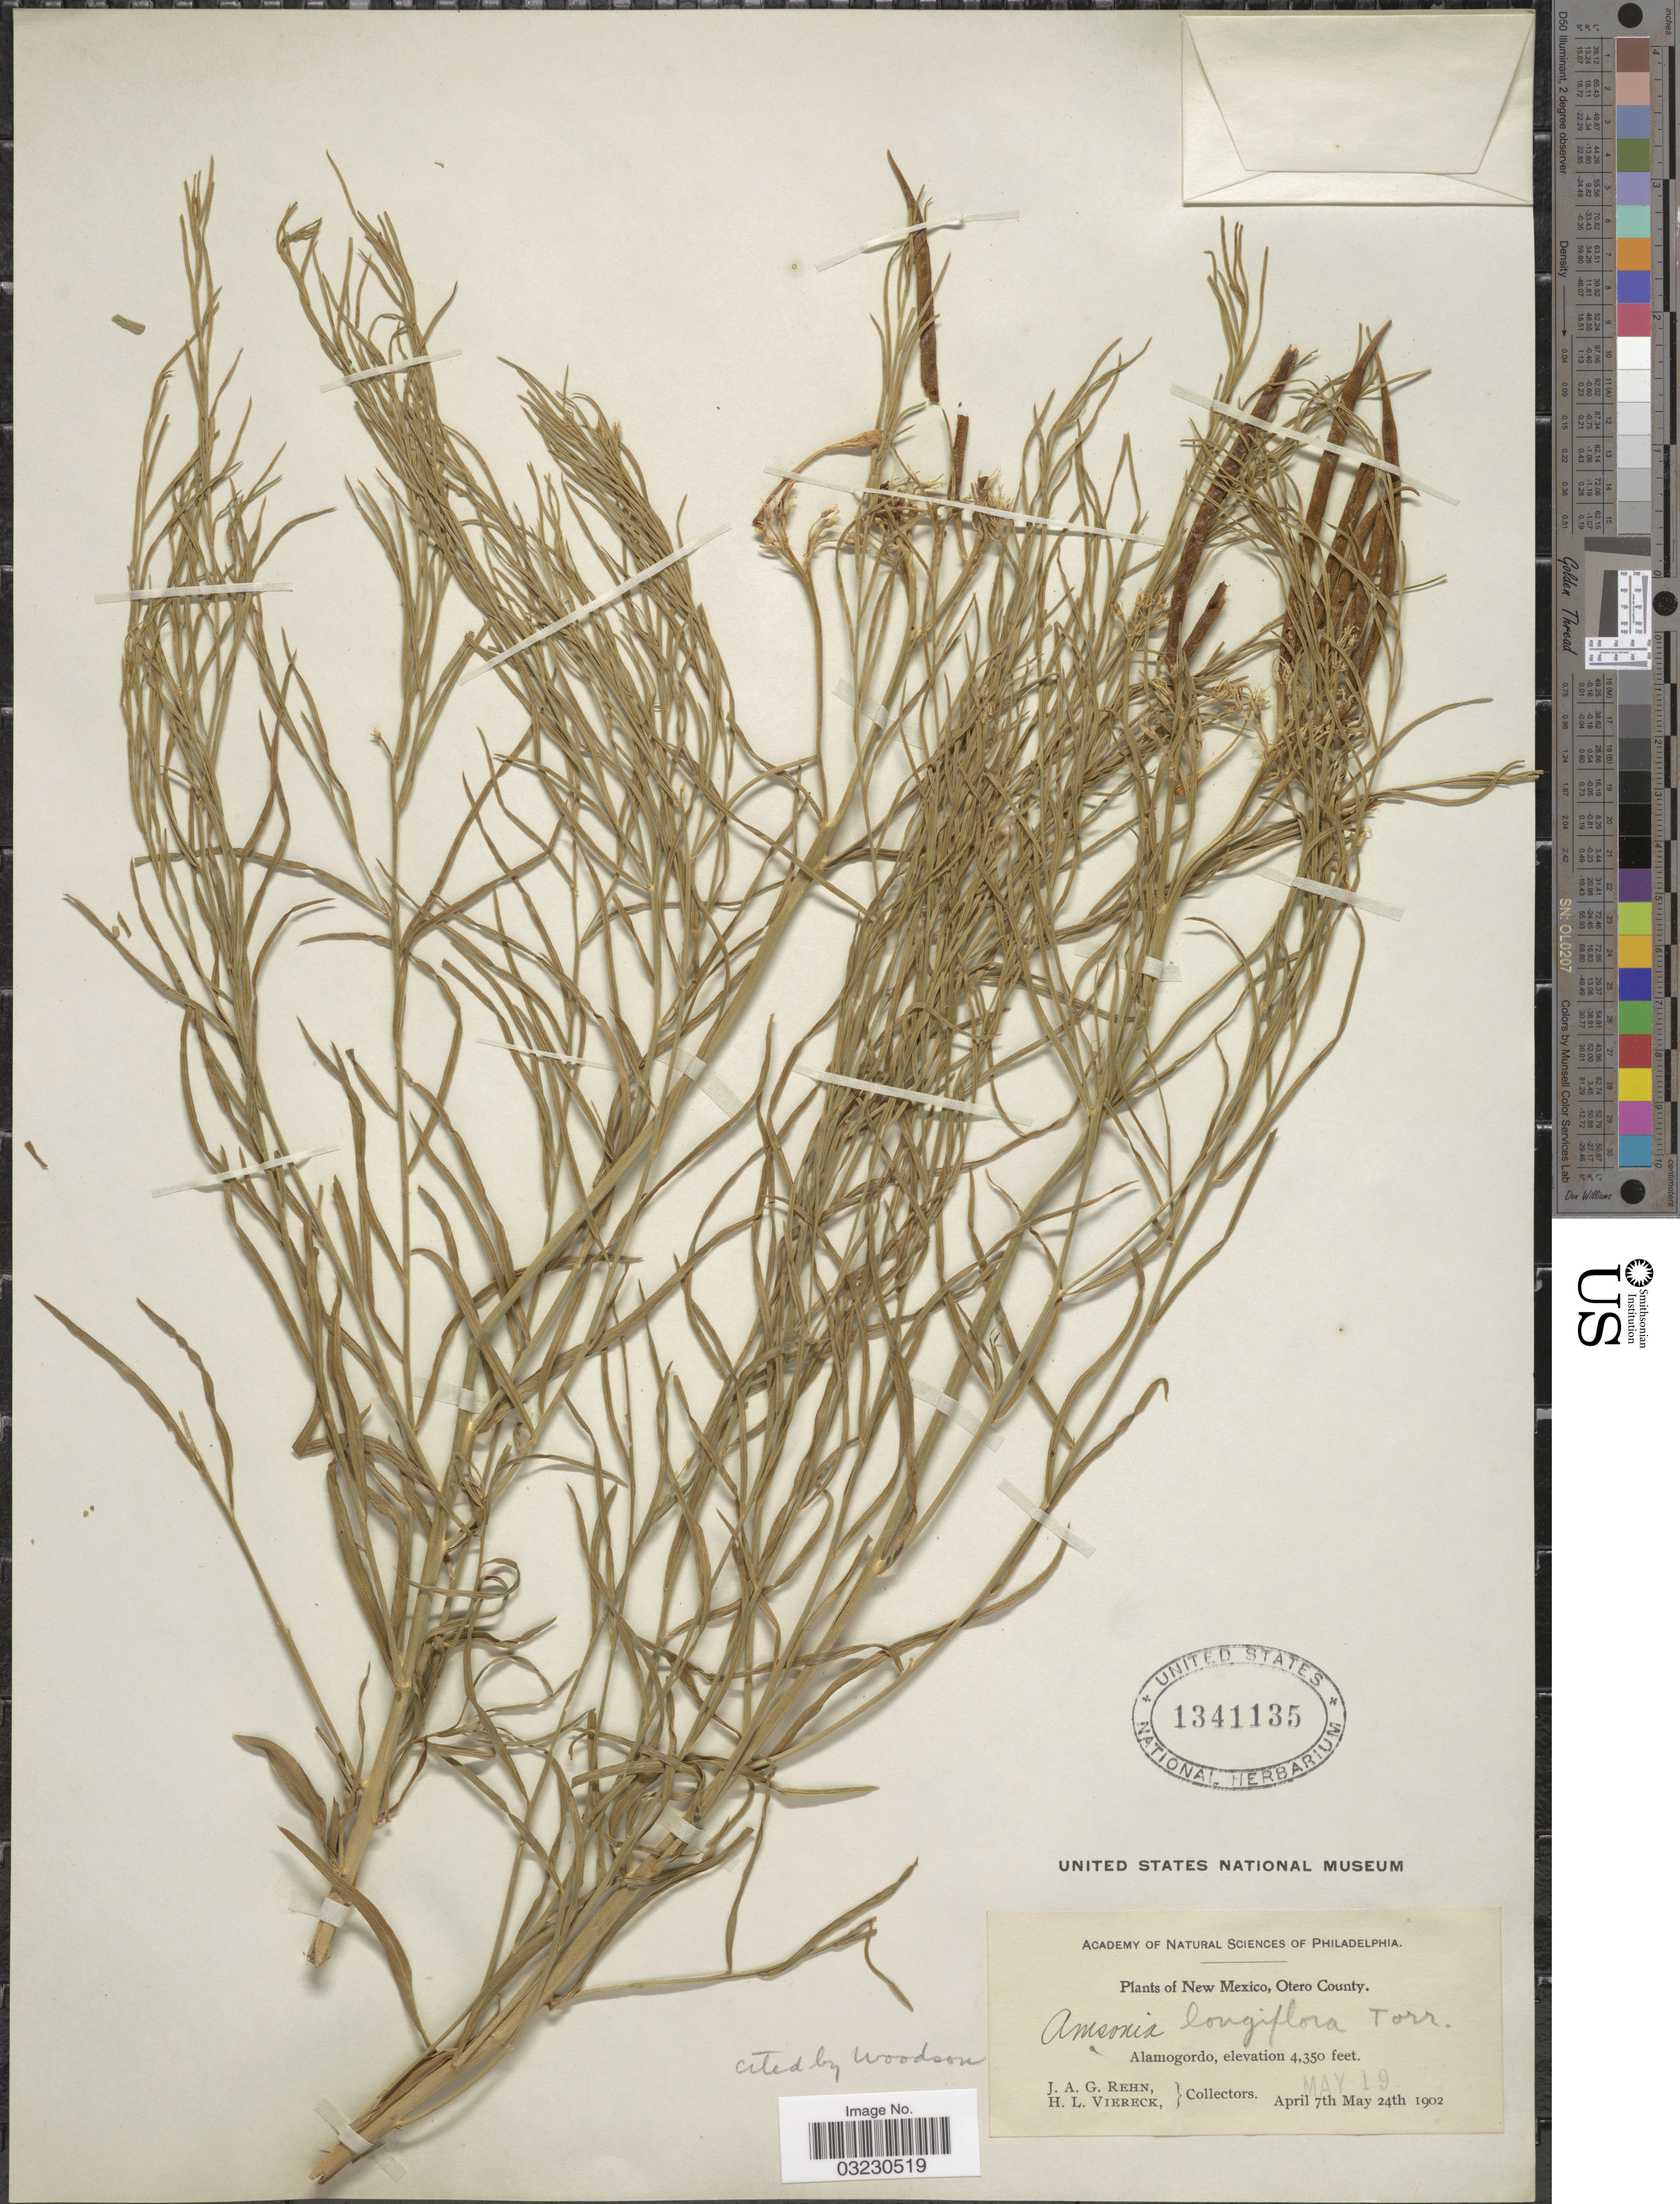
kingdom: Plantae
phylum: Tracheophyta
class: Magnoliopsida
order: Gentianales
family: Apocynaceae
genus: Amsonia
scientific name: Amsonia longiflora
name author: Torr.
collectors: J. Rehn & H. L. Viereck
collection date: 1902-05-19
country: United States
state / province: New Mexico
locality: Otero County. Alamogordo.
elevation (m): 1326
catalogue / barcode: US 1341135